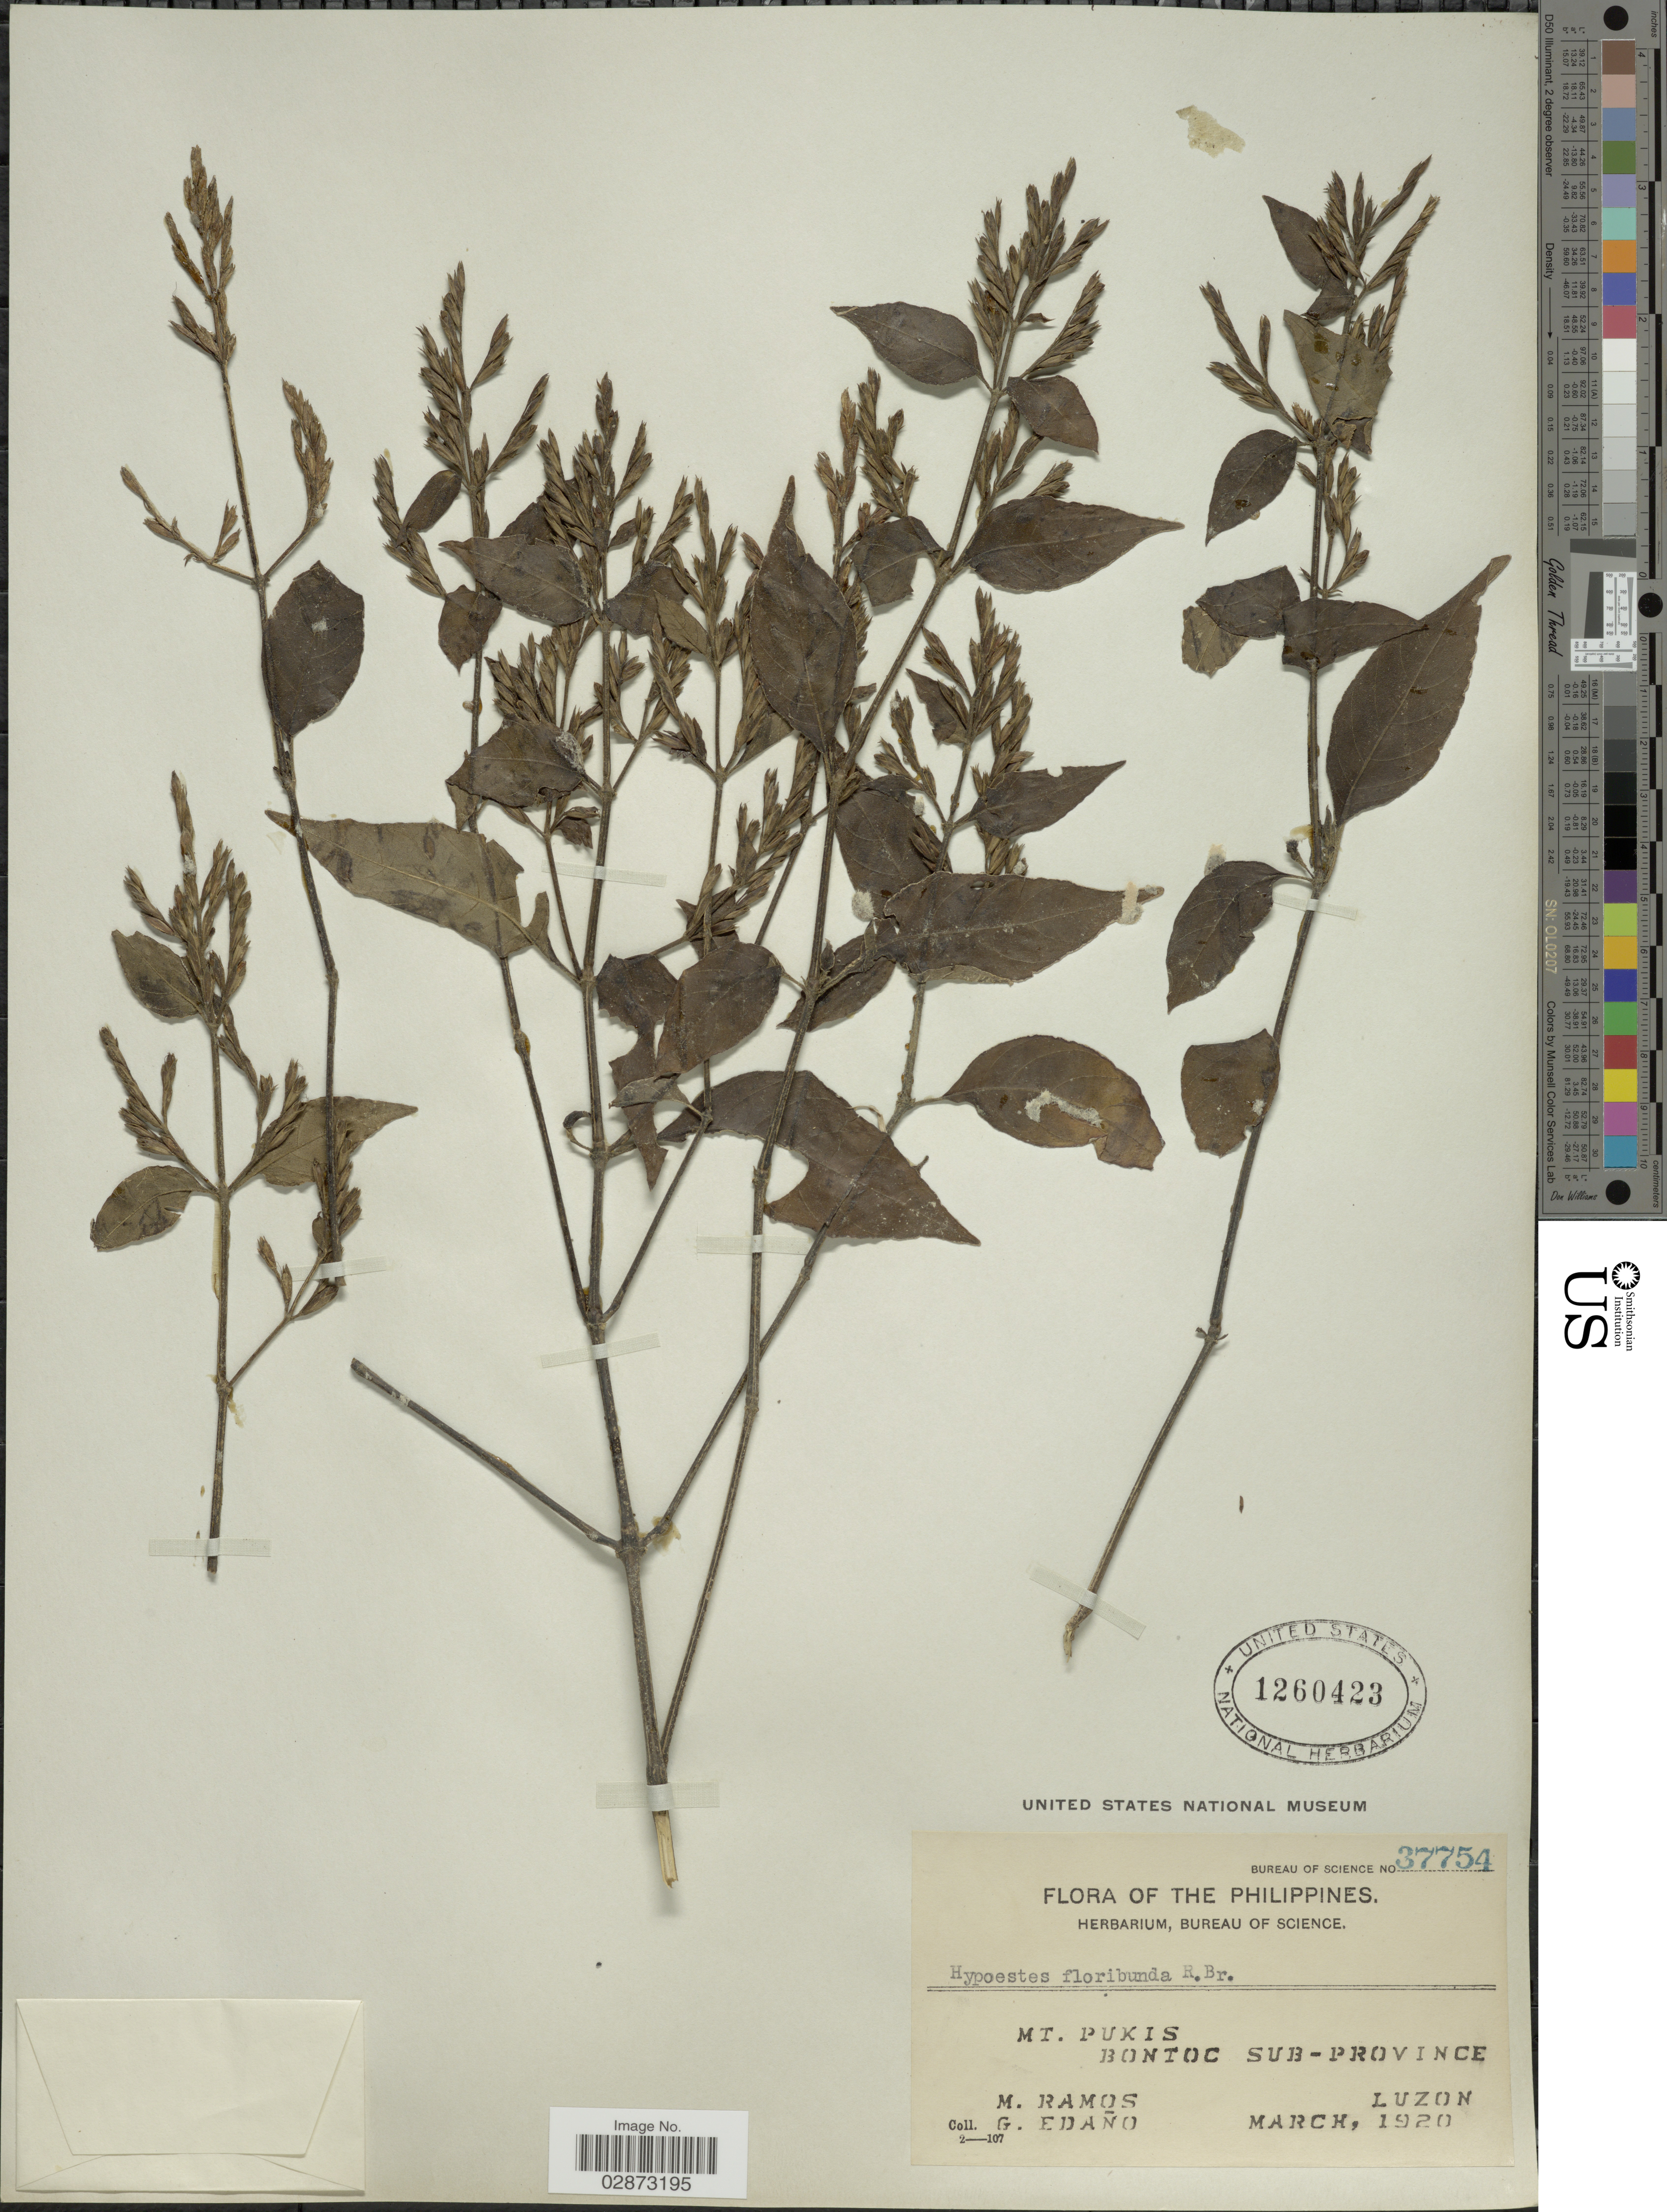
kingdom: Plantae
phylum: Tracheophyta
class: Magnoliopsida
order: Lamiales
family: Acanthaceae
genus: Hypoestes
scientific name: Hypoestes floribunda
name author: R. Br.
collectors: M. Ramos & G. Edaño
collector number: Bureau of Science 37754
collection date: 1920-03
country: Philippines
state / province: Cordillera (Administrative Region)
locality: Mt. Pukis. Bontoc Sub-province. Luzon.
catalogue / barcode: US 1260423